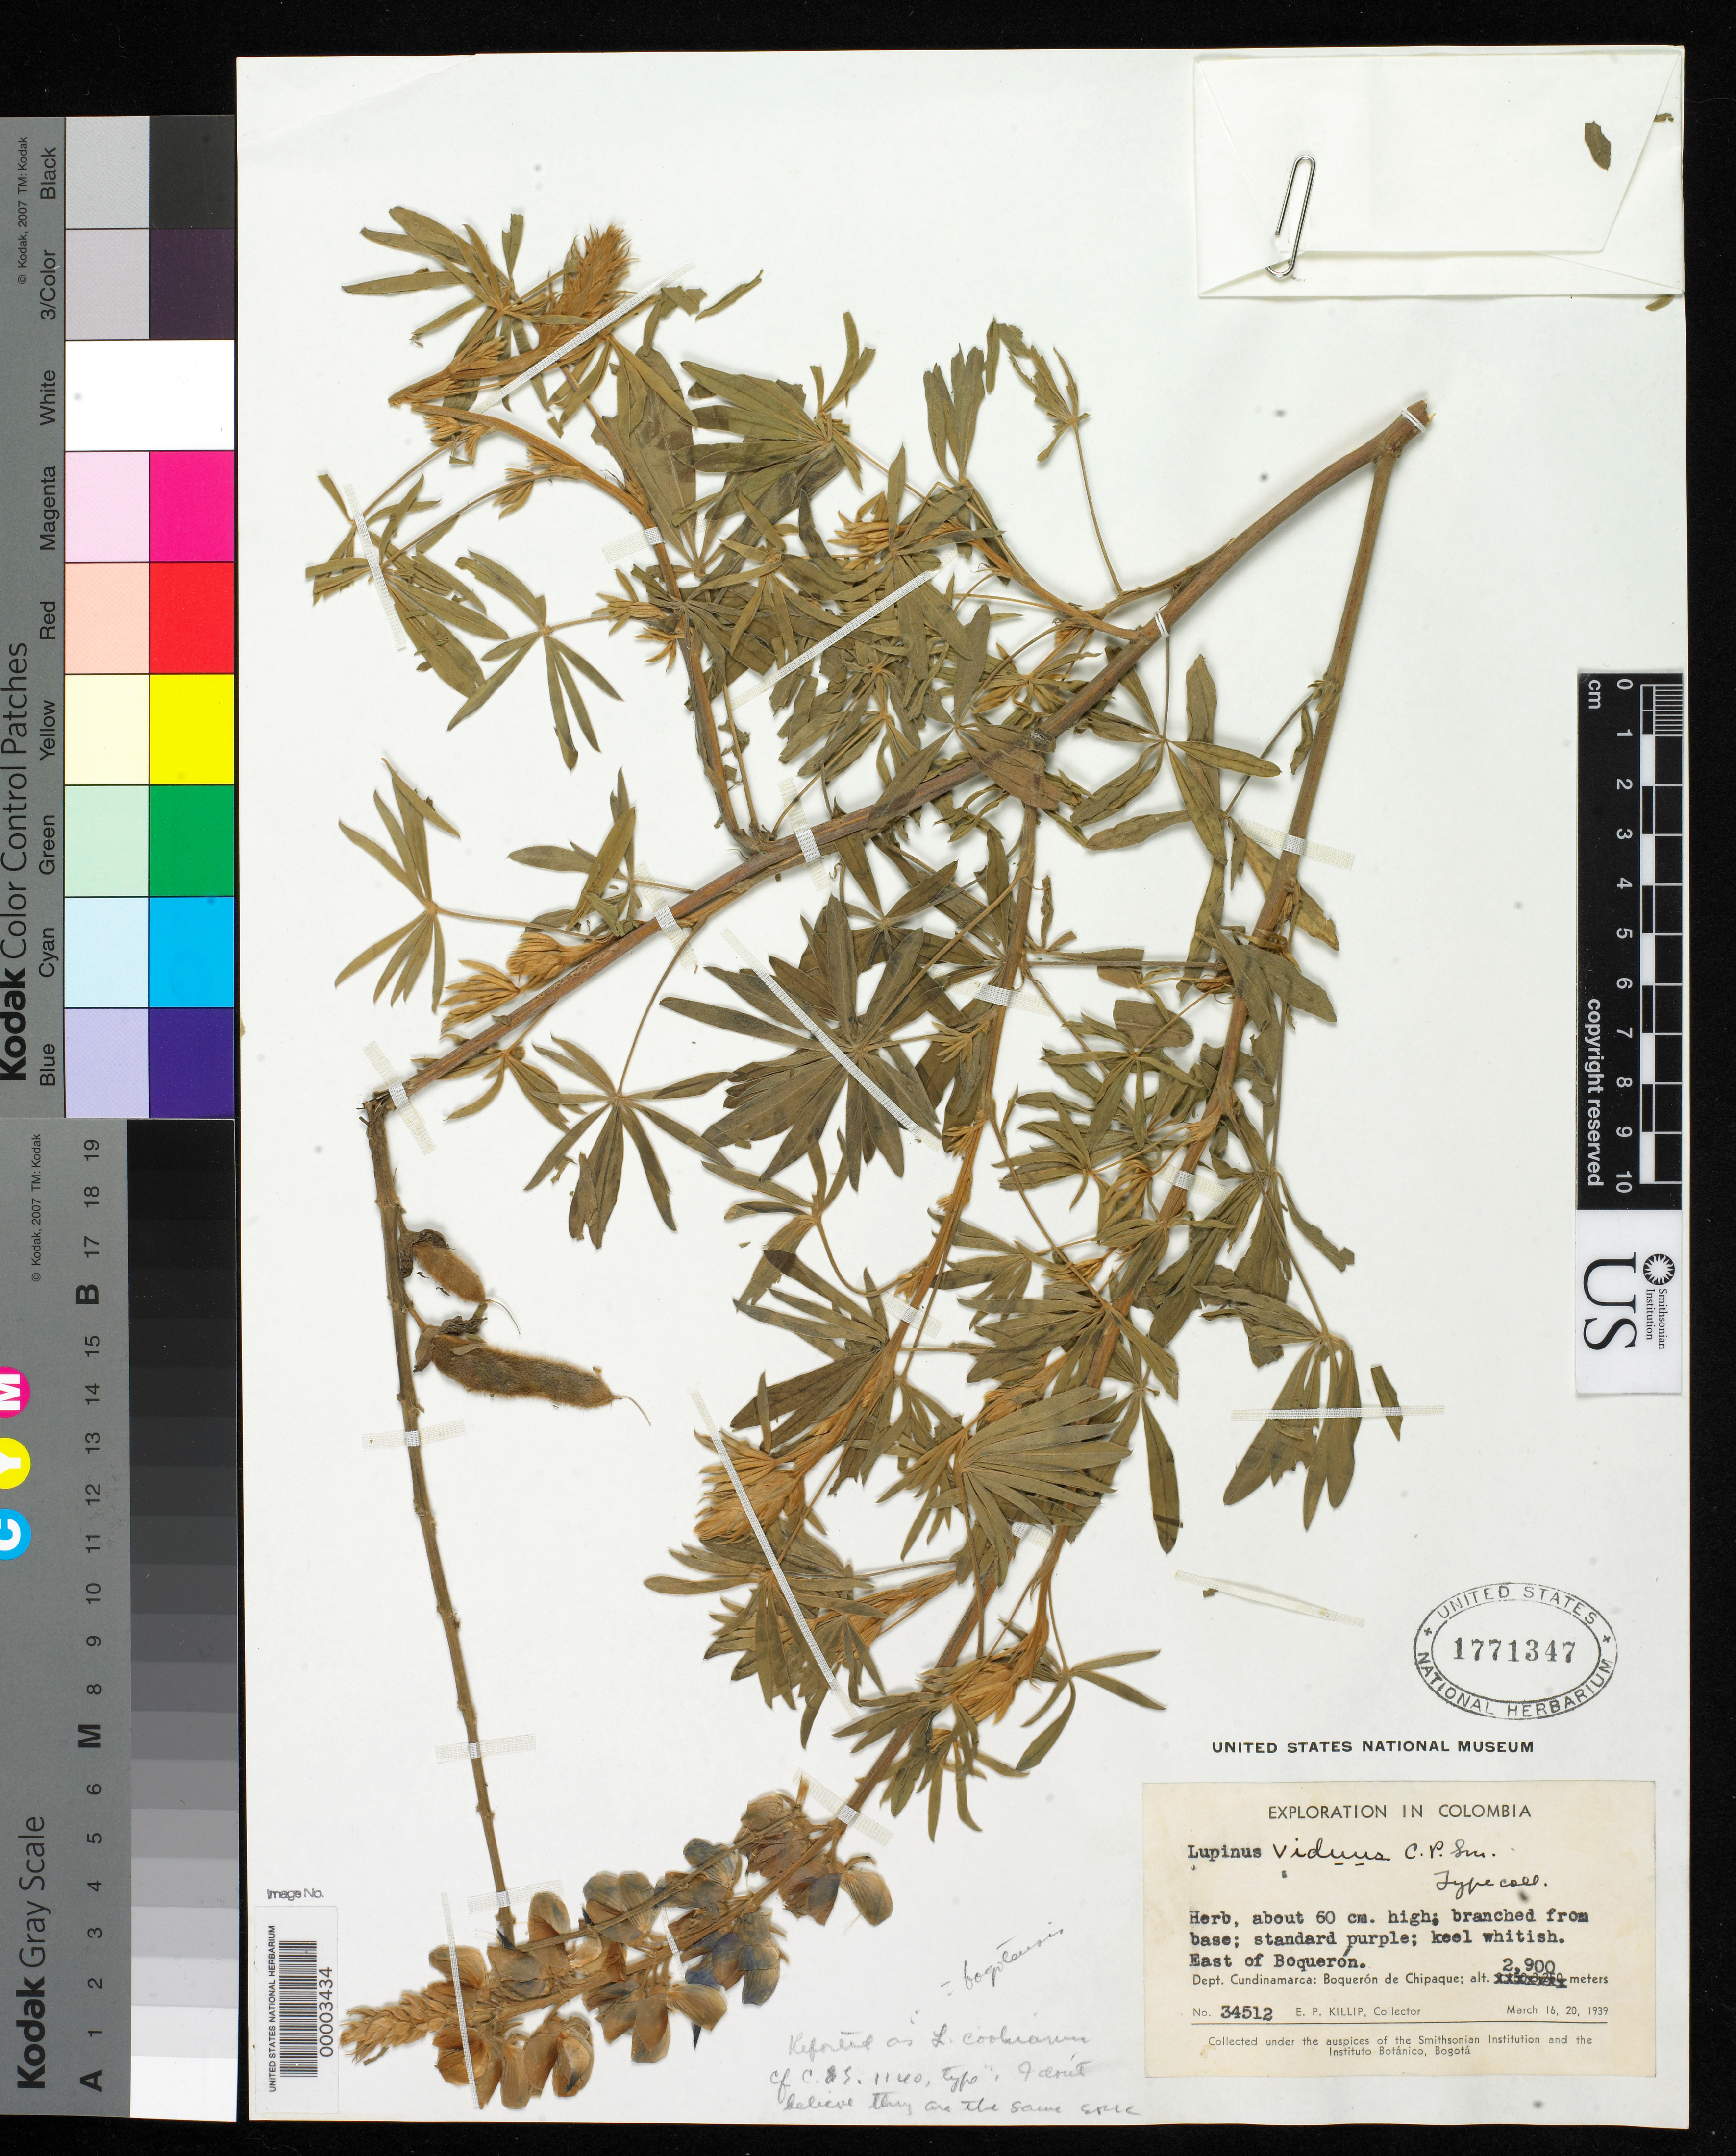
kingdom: Plantae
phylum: Tracheophyta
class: Magnoliopsida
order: Fabales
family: Fabaceae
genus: Lupinus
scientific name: Lupinus viduus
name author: C.P. Sm.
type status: Isotype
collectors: E. P. Killip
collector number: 34512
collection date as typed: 16 Mar 1939 to 20 Mar 1939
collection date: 1939-03-16/1939-03-20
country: Colombia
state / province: Cundinamarca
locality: Boqueron de Chipaque.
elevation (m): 3150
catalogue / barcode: US 1771347